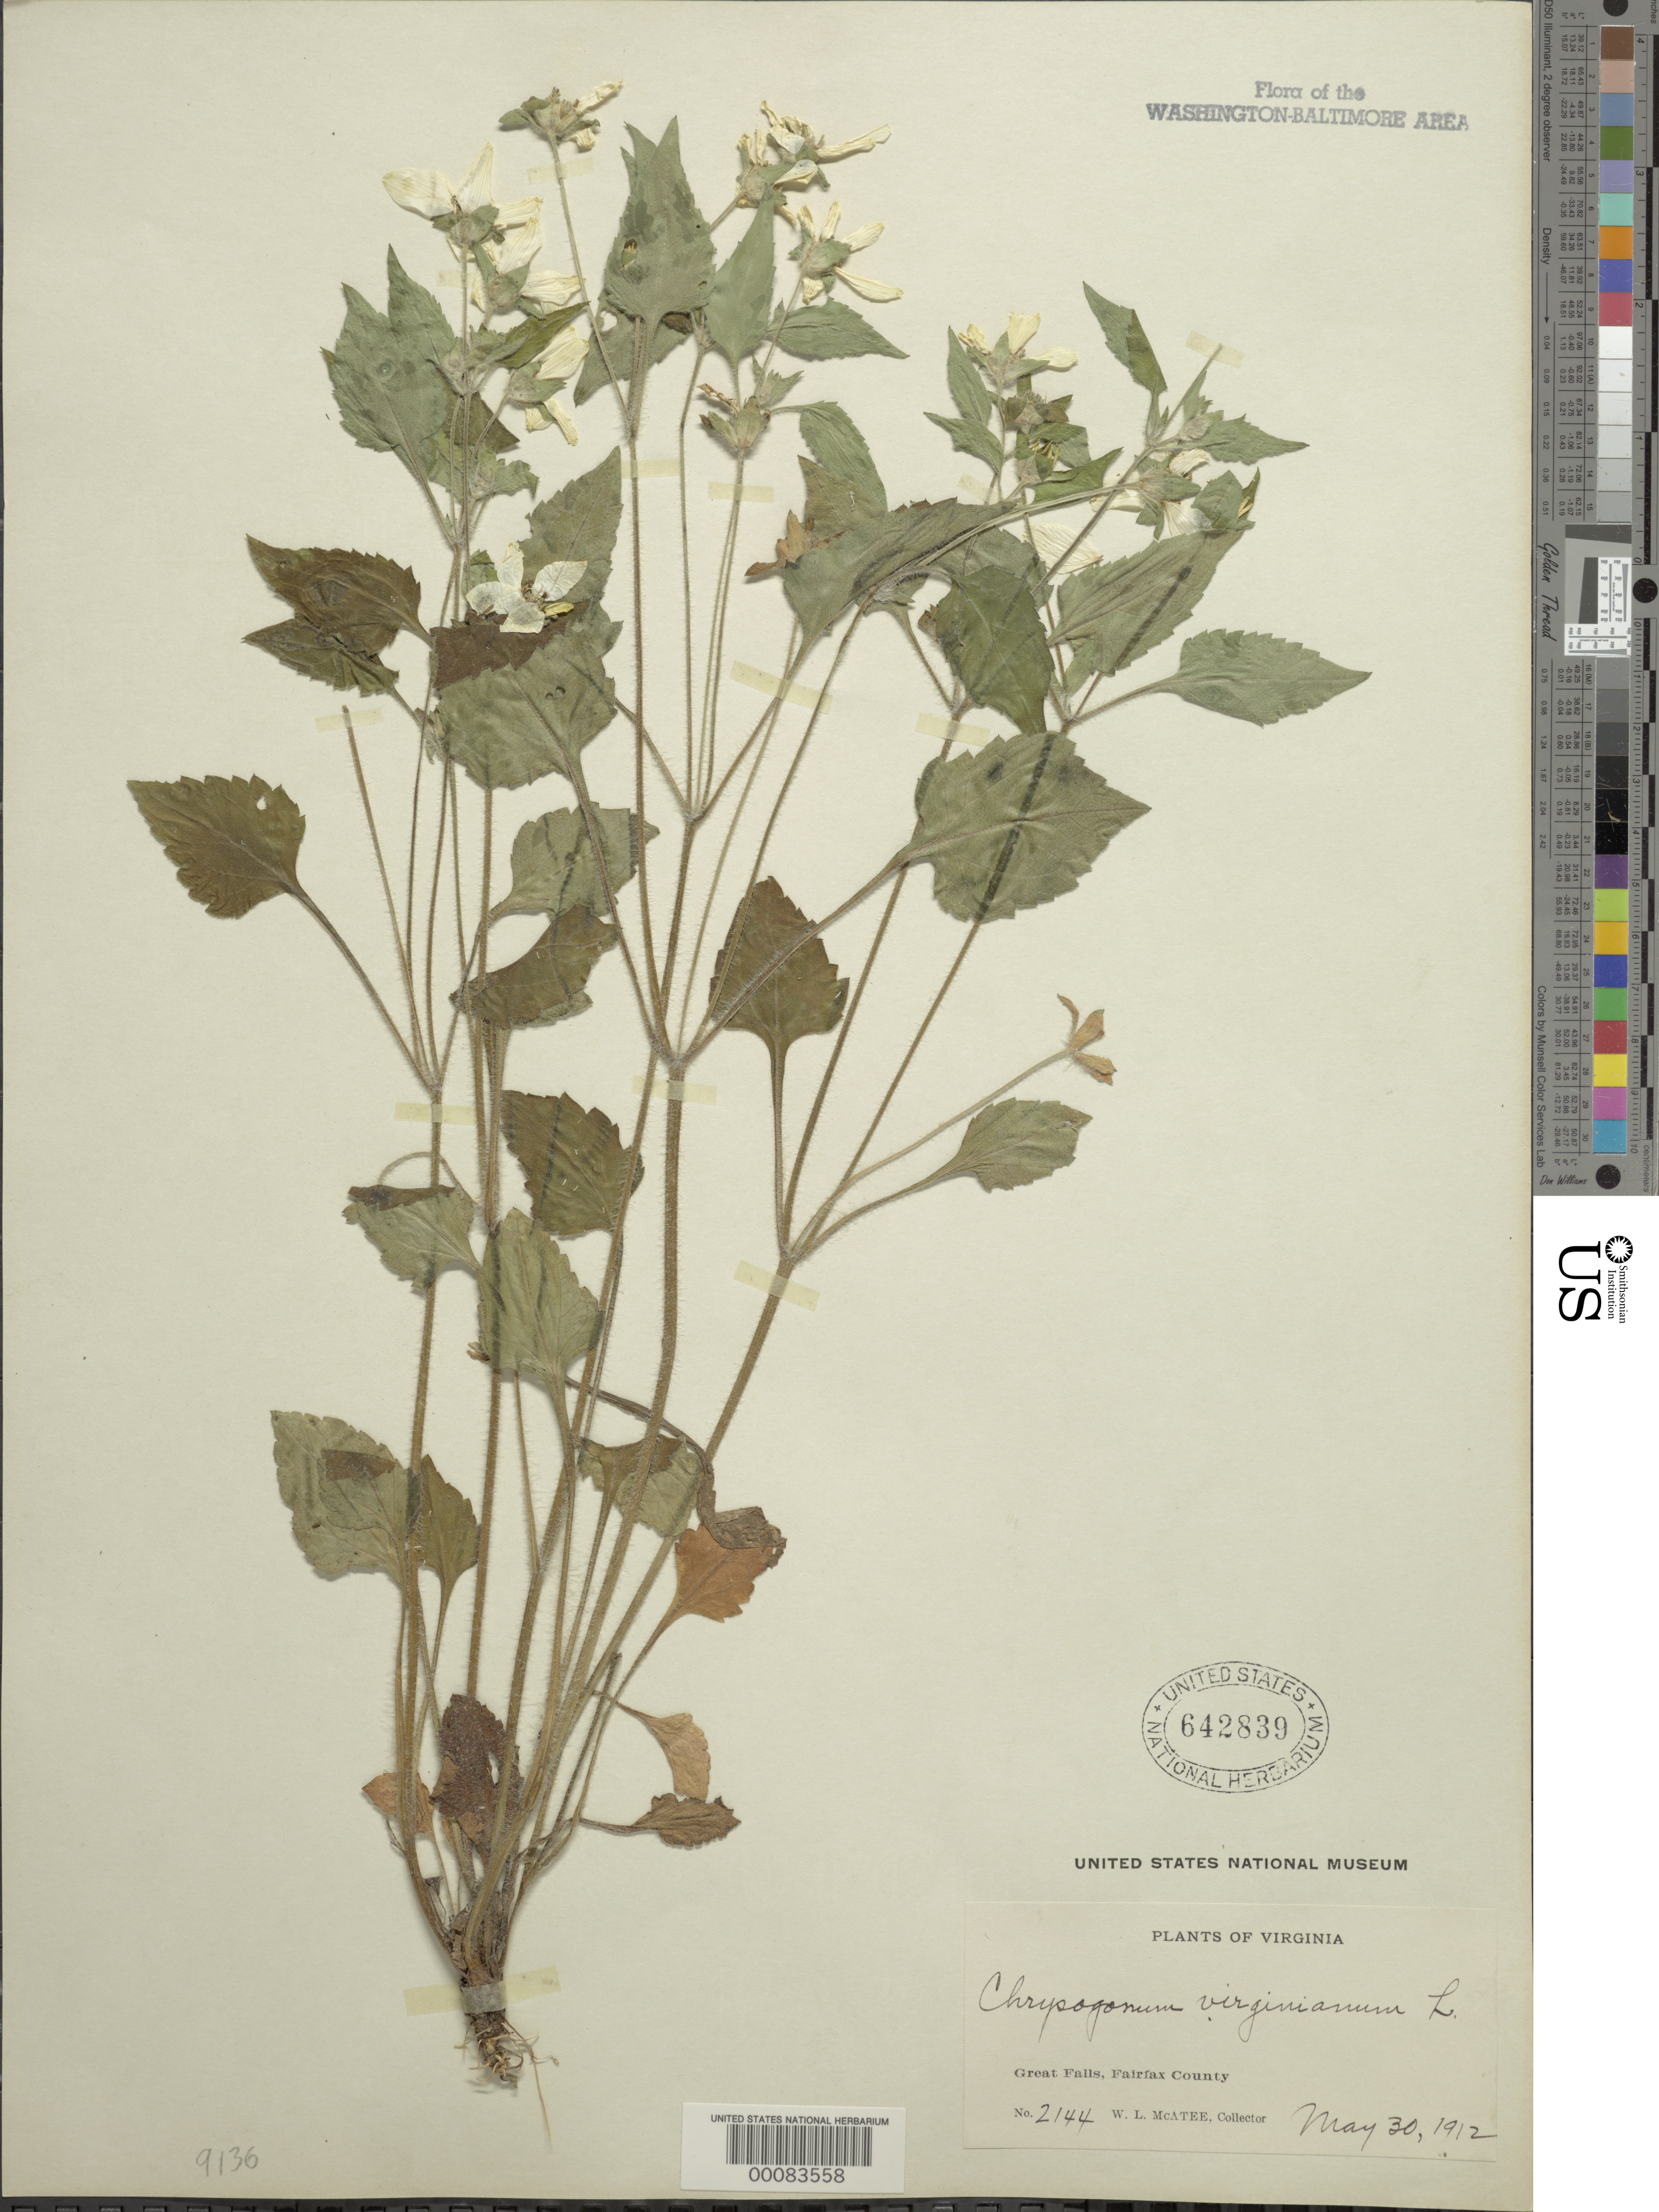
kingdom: Plantae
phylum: Tracheophyta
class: Magnoliopsida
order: Asterales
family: Asteraceae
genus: Chrysogonum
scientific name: Chrysogonum virginianum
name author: L.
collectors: W. McAtee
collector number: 2144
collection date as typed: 30 May 1912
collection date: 1912-05-30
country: United States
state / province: Virginia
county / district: Fairfax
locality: Great Falls C. & O. Canal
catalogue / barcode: US 642839